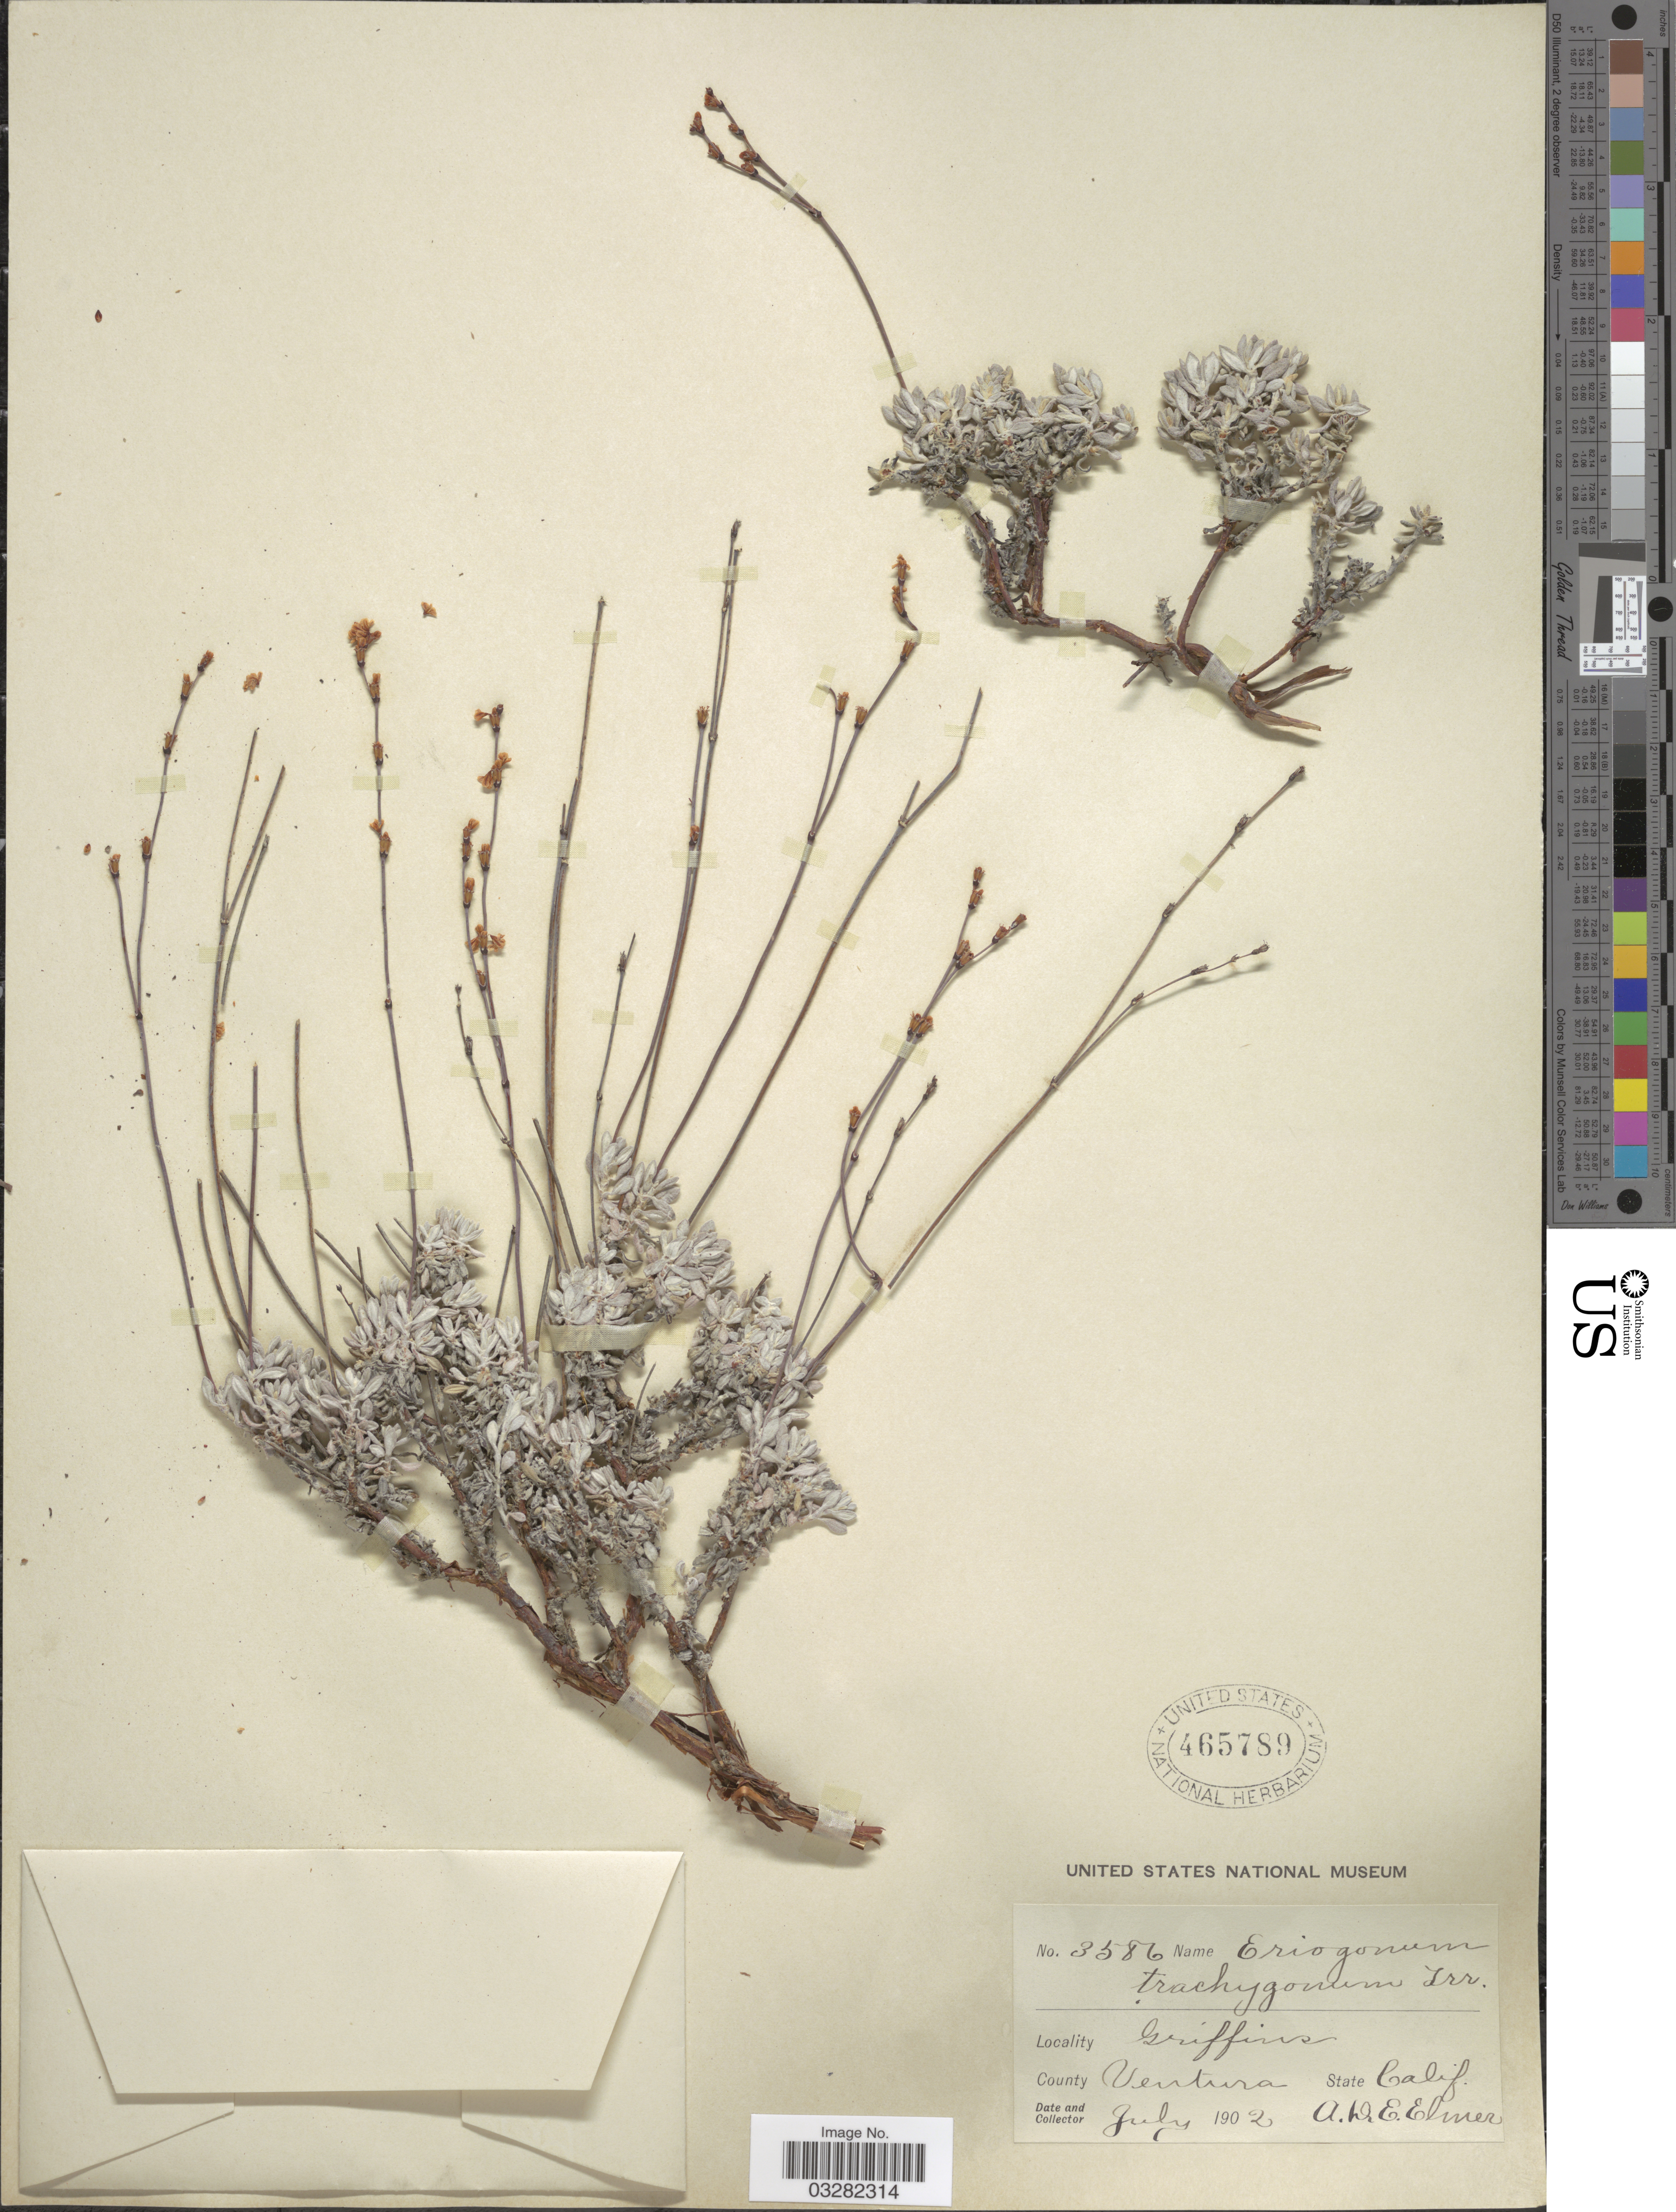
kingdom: Plantae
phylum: Tracheophyta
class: Magnoliopsida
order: Caryophyllales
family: Polygonaceae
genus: Eriogonum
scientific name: Eriogonum wrightii var. subscaposum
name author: S. Watson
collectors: A. D. E. Elmer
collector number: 3586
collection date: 1902-07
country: United States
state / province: California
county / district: Ventura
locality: Griffins, County Ventura.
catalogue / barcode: US 465789